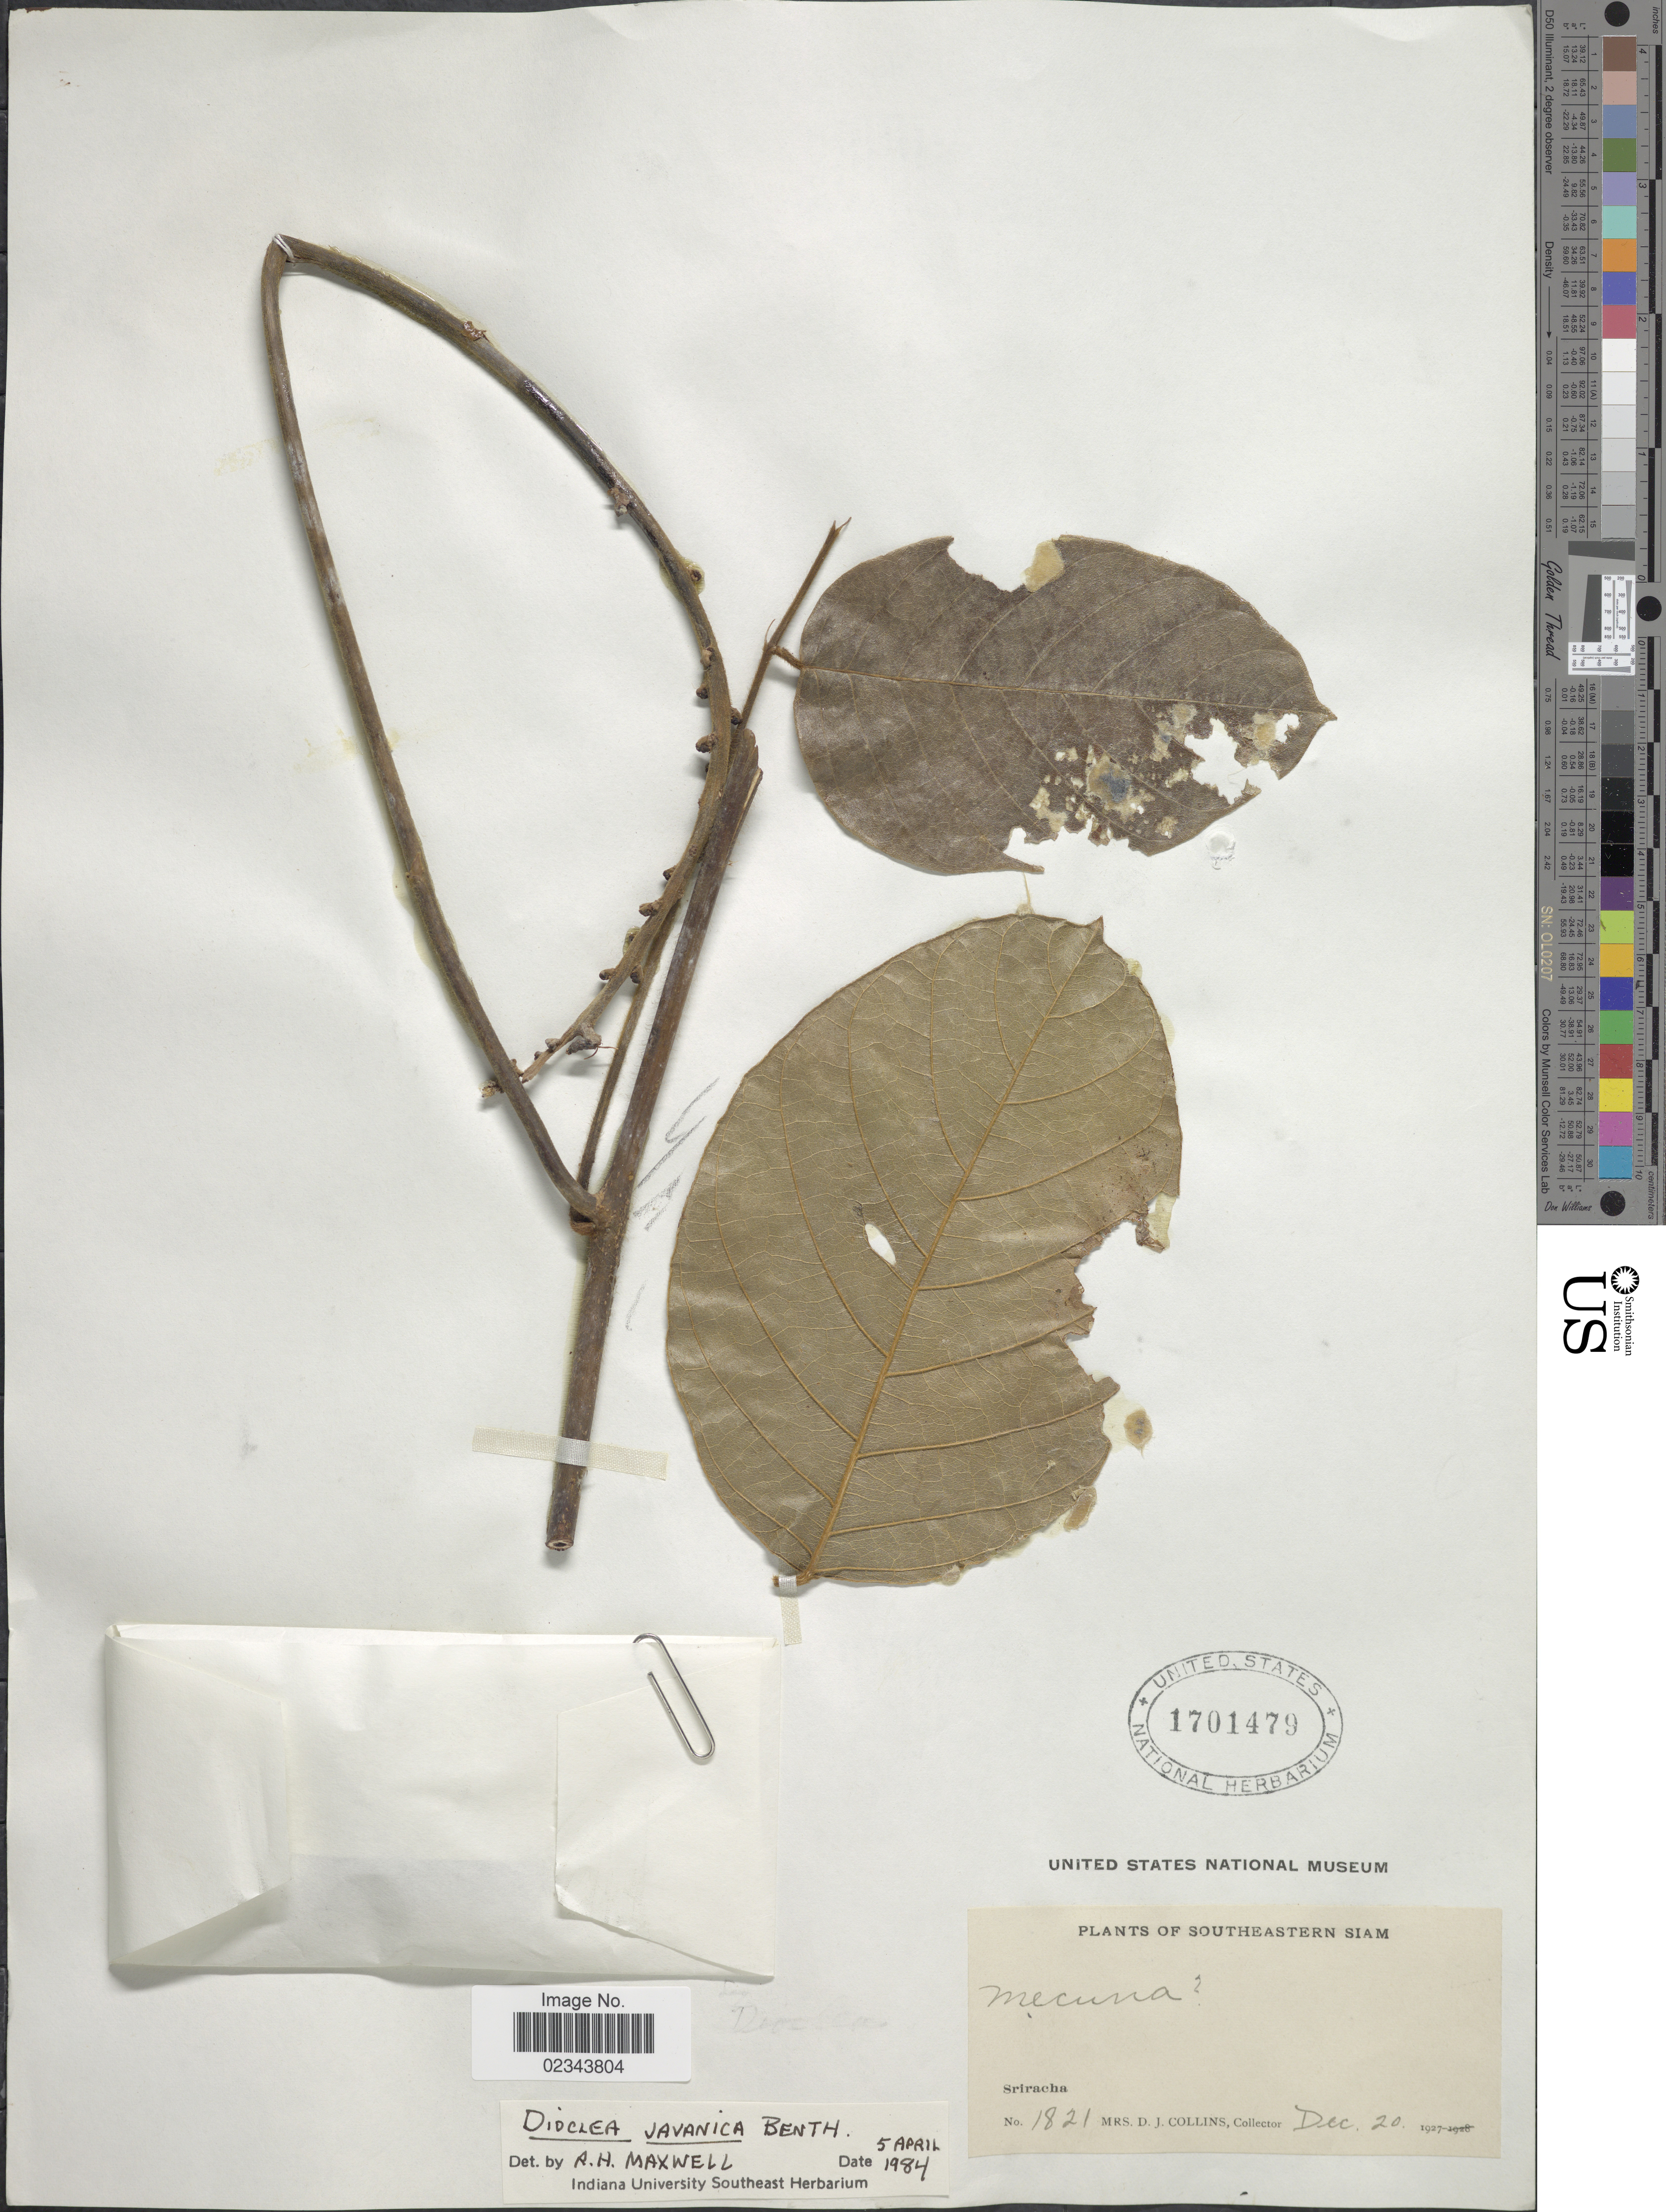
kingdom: Plantae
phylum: Tracheophyta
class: Magnoliopsida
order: Fabales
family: Fabaceae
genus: Macropsychanthus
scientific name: Macropsychanthus javanicus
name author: (Benth.) L.P. Queiroz & Snak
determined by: Strong, Mark T., (BOT), Smithsonian Institution - National Museum of Natural History (UNITED STATES)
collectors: Mrs. D. J. Collins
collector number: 1821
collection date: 1927-12-20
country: Thailand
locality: Southeastern Siam. Sriracha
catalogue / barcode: US 1701479